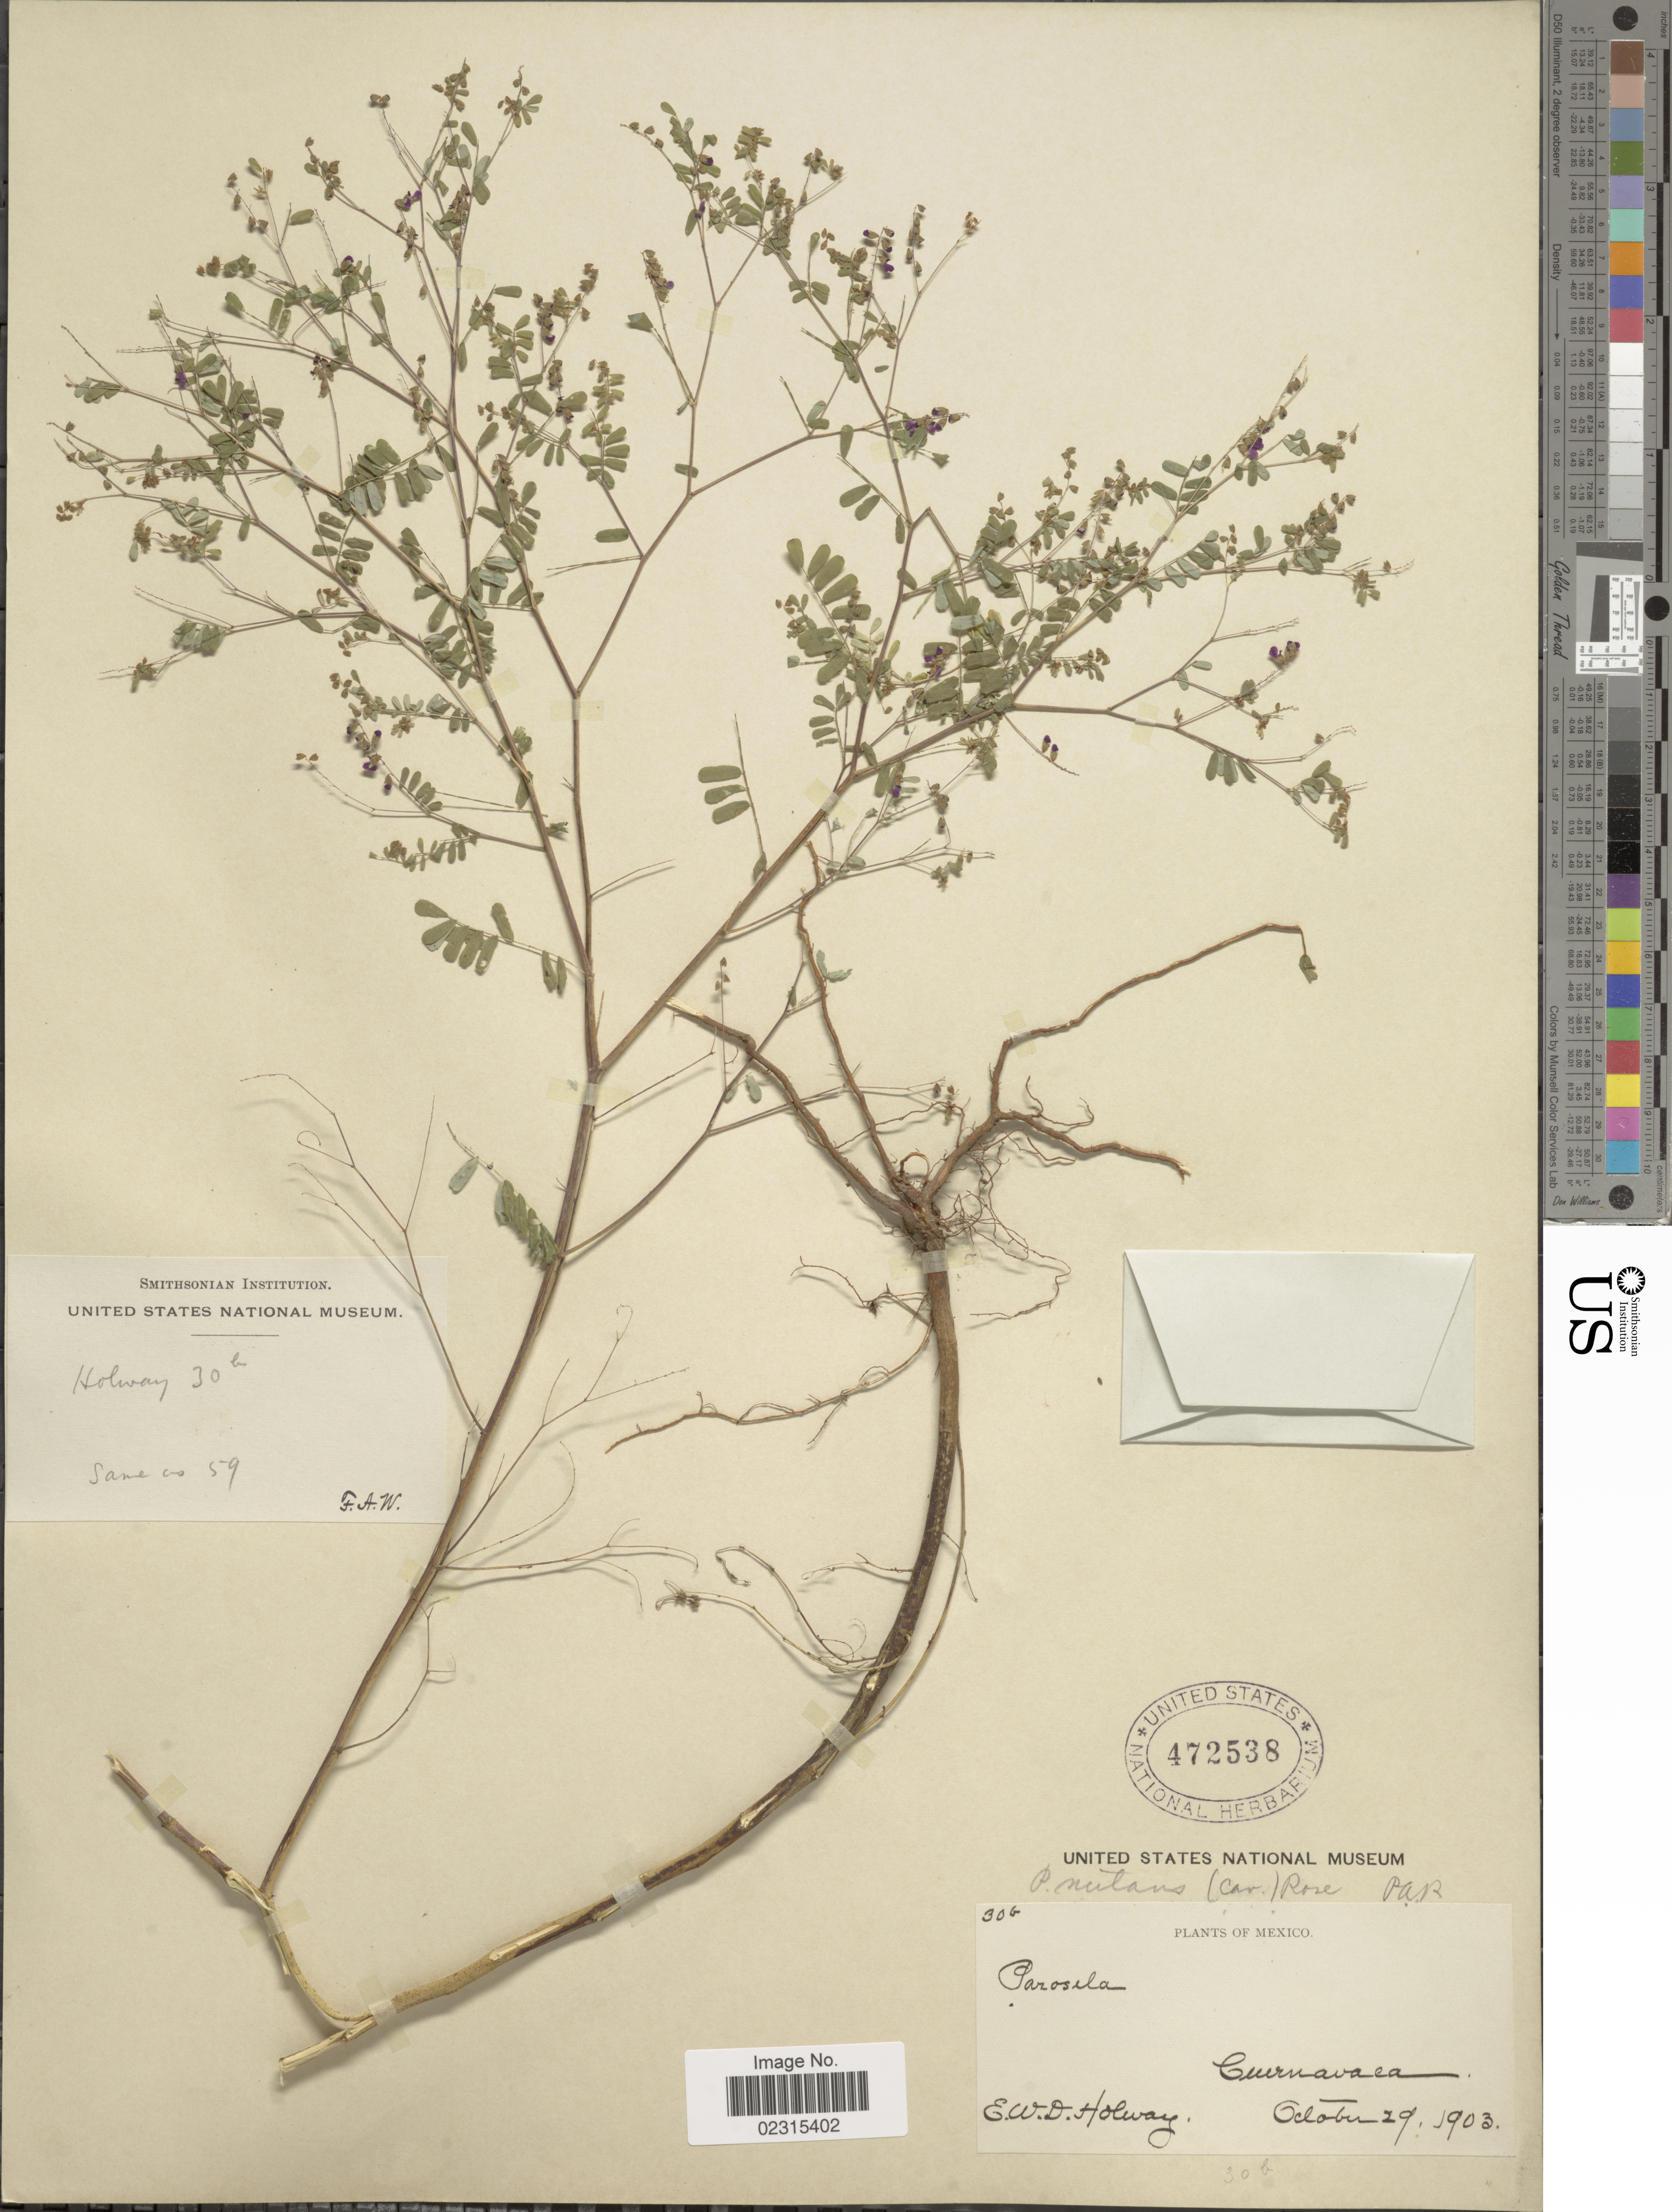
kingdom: Plantae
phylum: Tracheophyta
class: Magnoliopsida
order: Fabales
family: Fabaceae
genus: Marina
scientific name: Marina nutans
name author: (Cav.) Barneby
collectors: E. W. D. Holway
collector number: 30b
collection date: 1903-10-29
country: Mexico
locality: Curnavaca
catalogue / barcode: US 472538